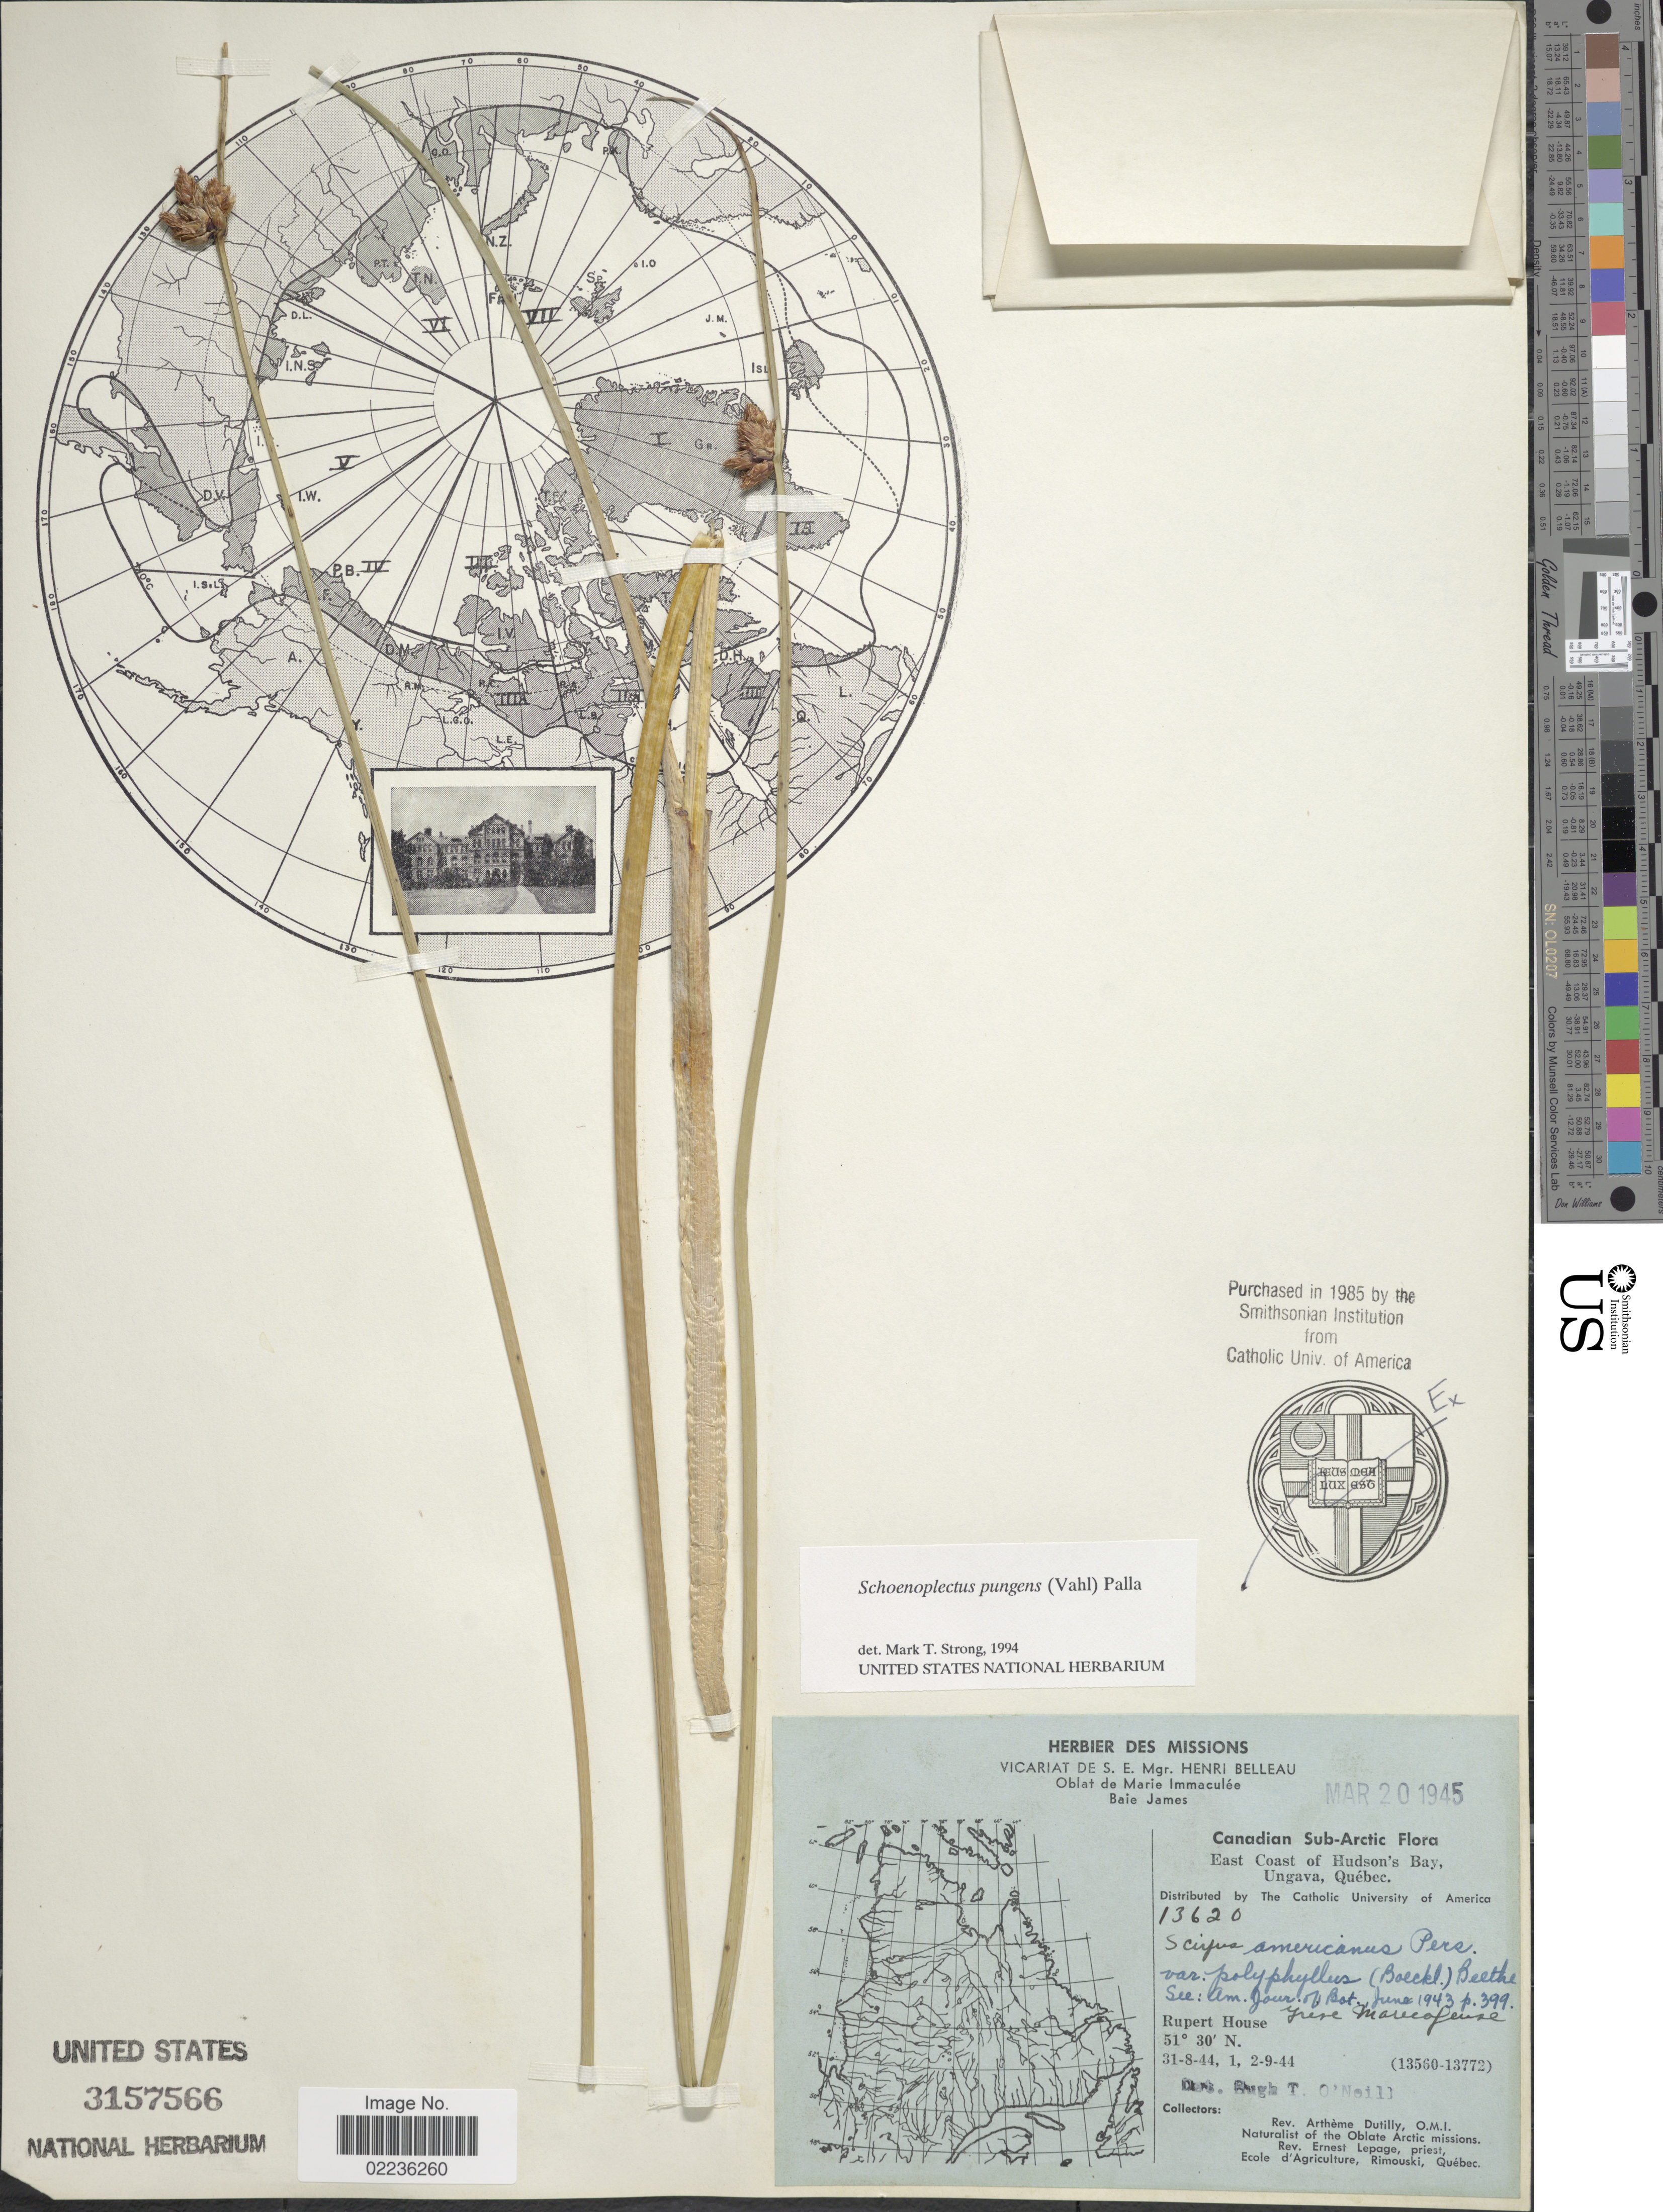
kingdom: Plantae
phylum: Tracheophyta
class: Liliopsida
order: Poales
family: Cyperaceae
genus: Schoenoplectus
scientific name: Schoenoplectus pungens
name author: (Vahl) Palla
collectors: A. Dutilly & E. Lepage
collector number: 13620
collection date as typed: Transcribed d/m/y: 31/8/44 to 2/9/44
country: Canada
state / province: Quebec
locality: Canadian Sub-Arctic. East Coast of Hudson's Bay, Ungava. Rupert House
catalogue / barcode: US 3157566